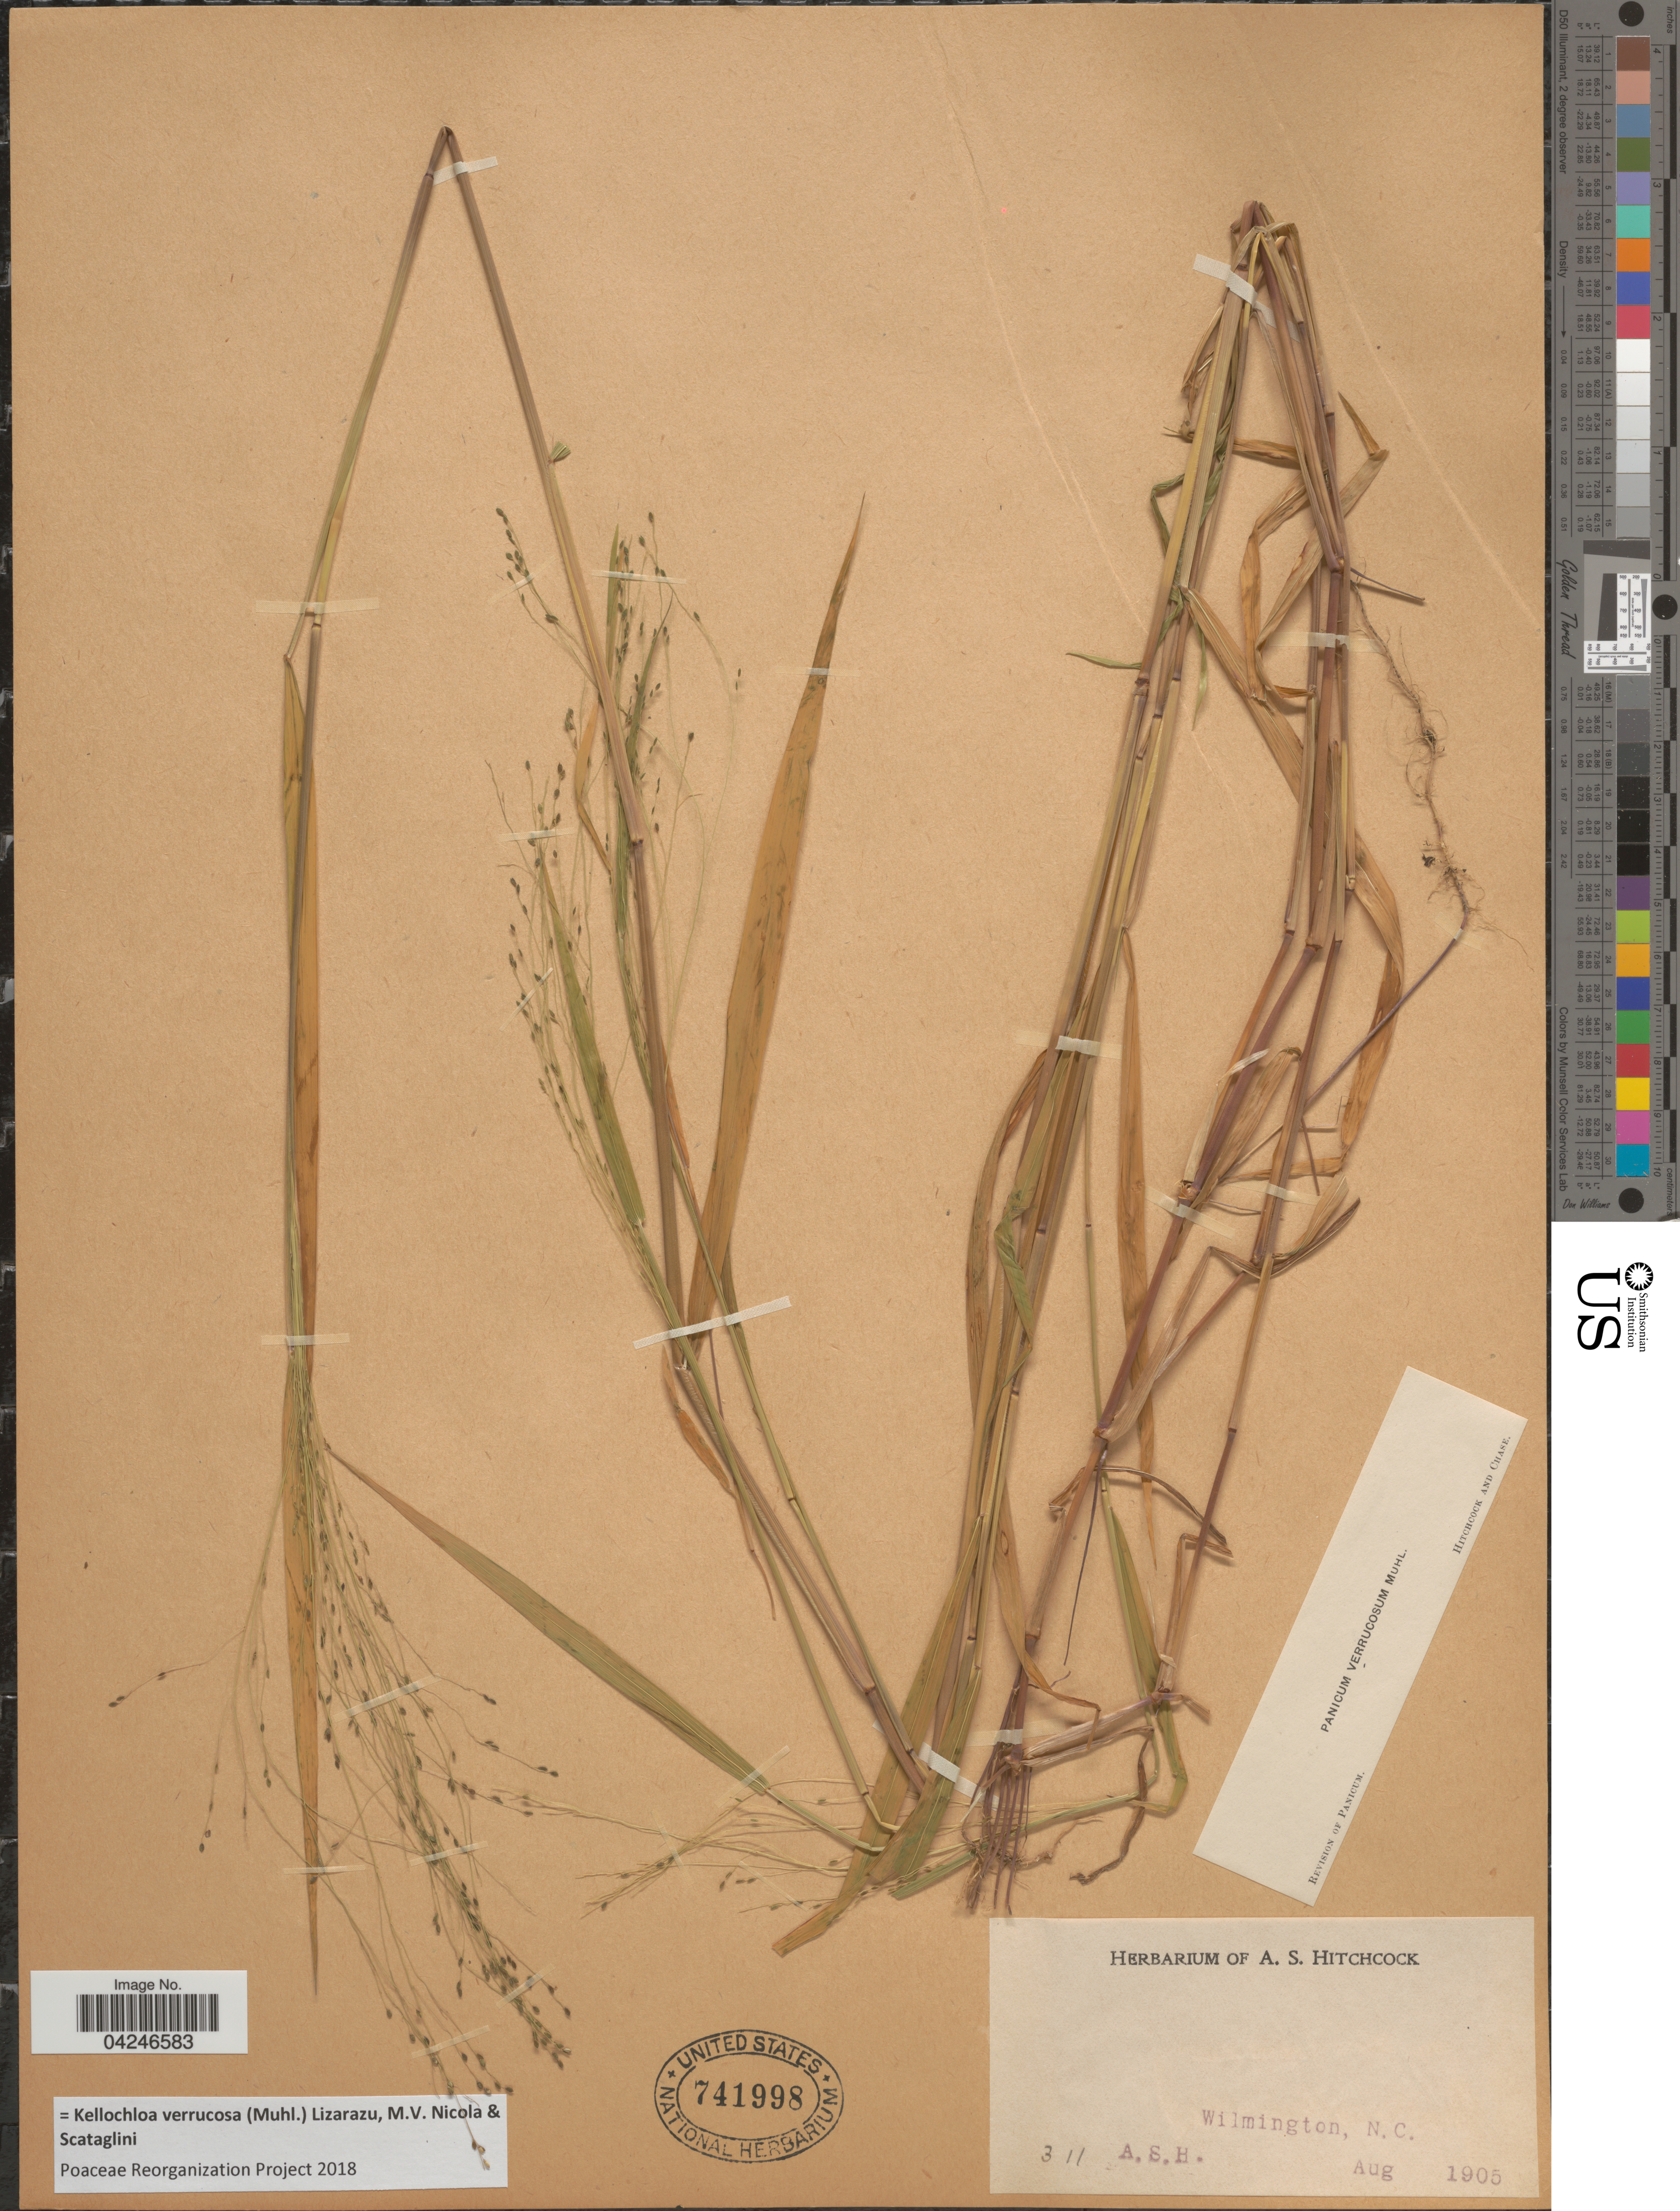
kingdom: Plantae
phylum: Tracheophyta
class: Liliopsida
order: Poales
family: Poaceae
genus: Kellochloa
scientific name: Kellochloa verrucosa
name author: (Muhl.) Lizarazu et al.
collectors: A. S. Hitchcock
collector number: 311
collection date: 1905-08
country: United States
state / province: North Carolina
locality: Wilmington.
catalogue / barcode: US 741998